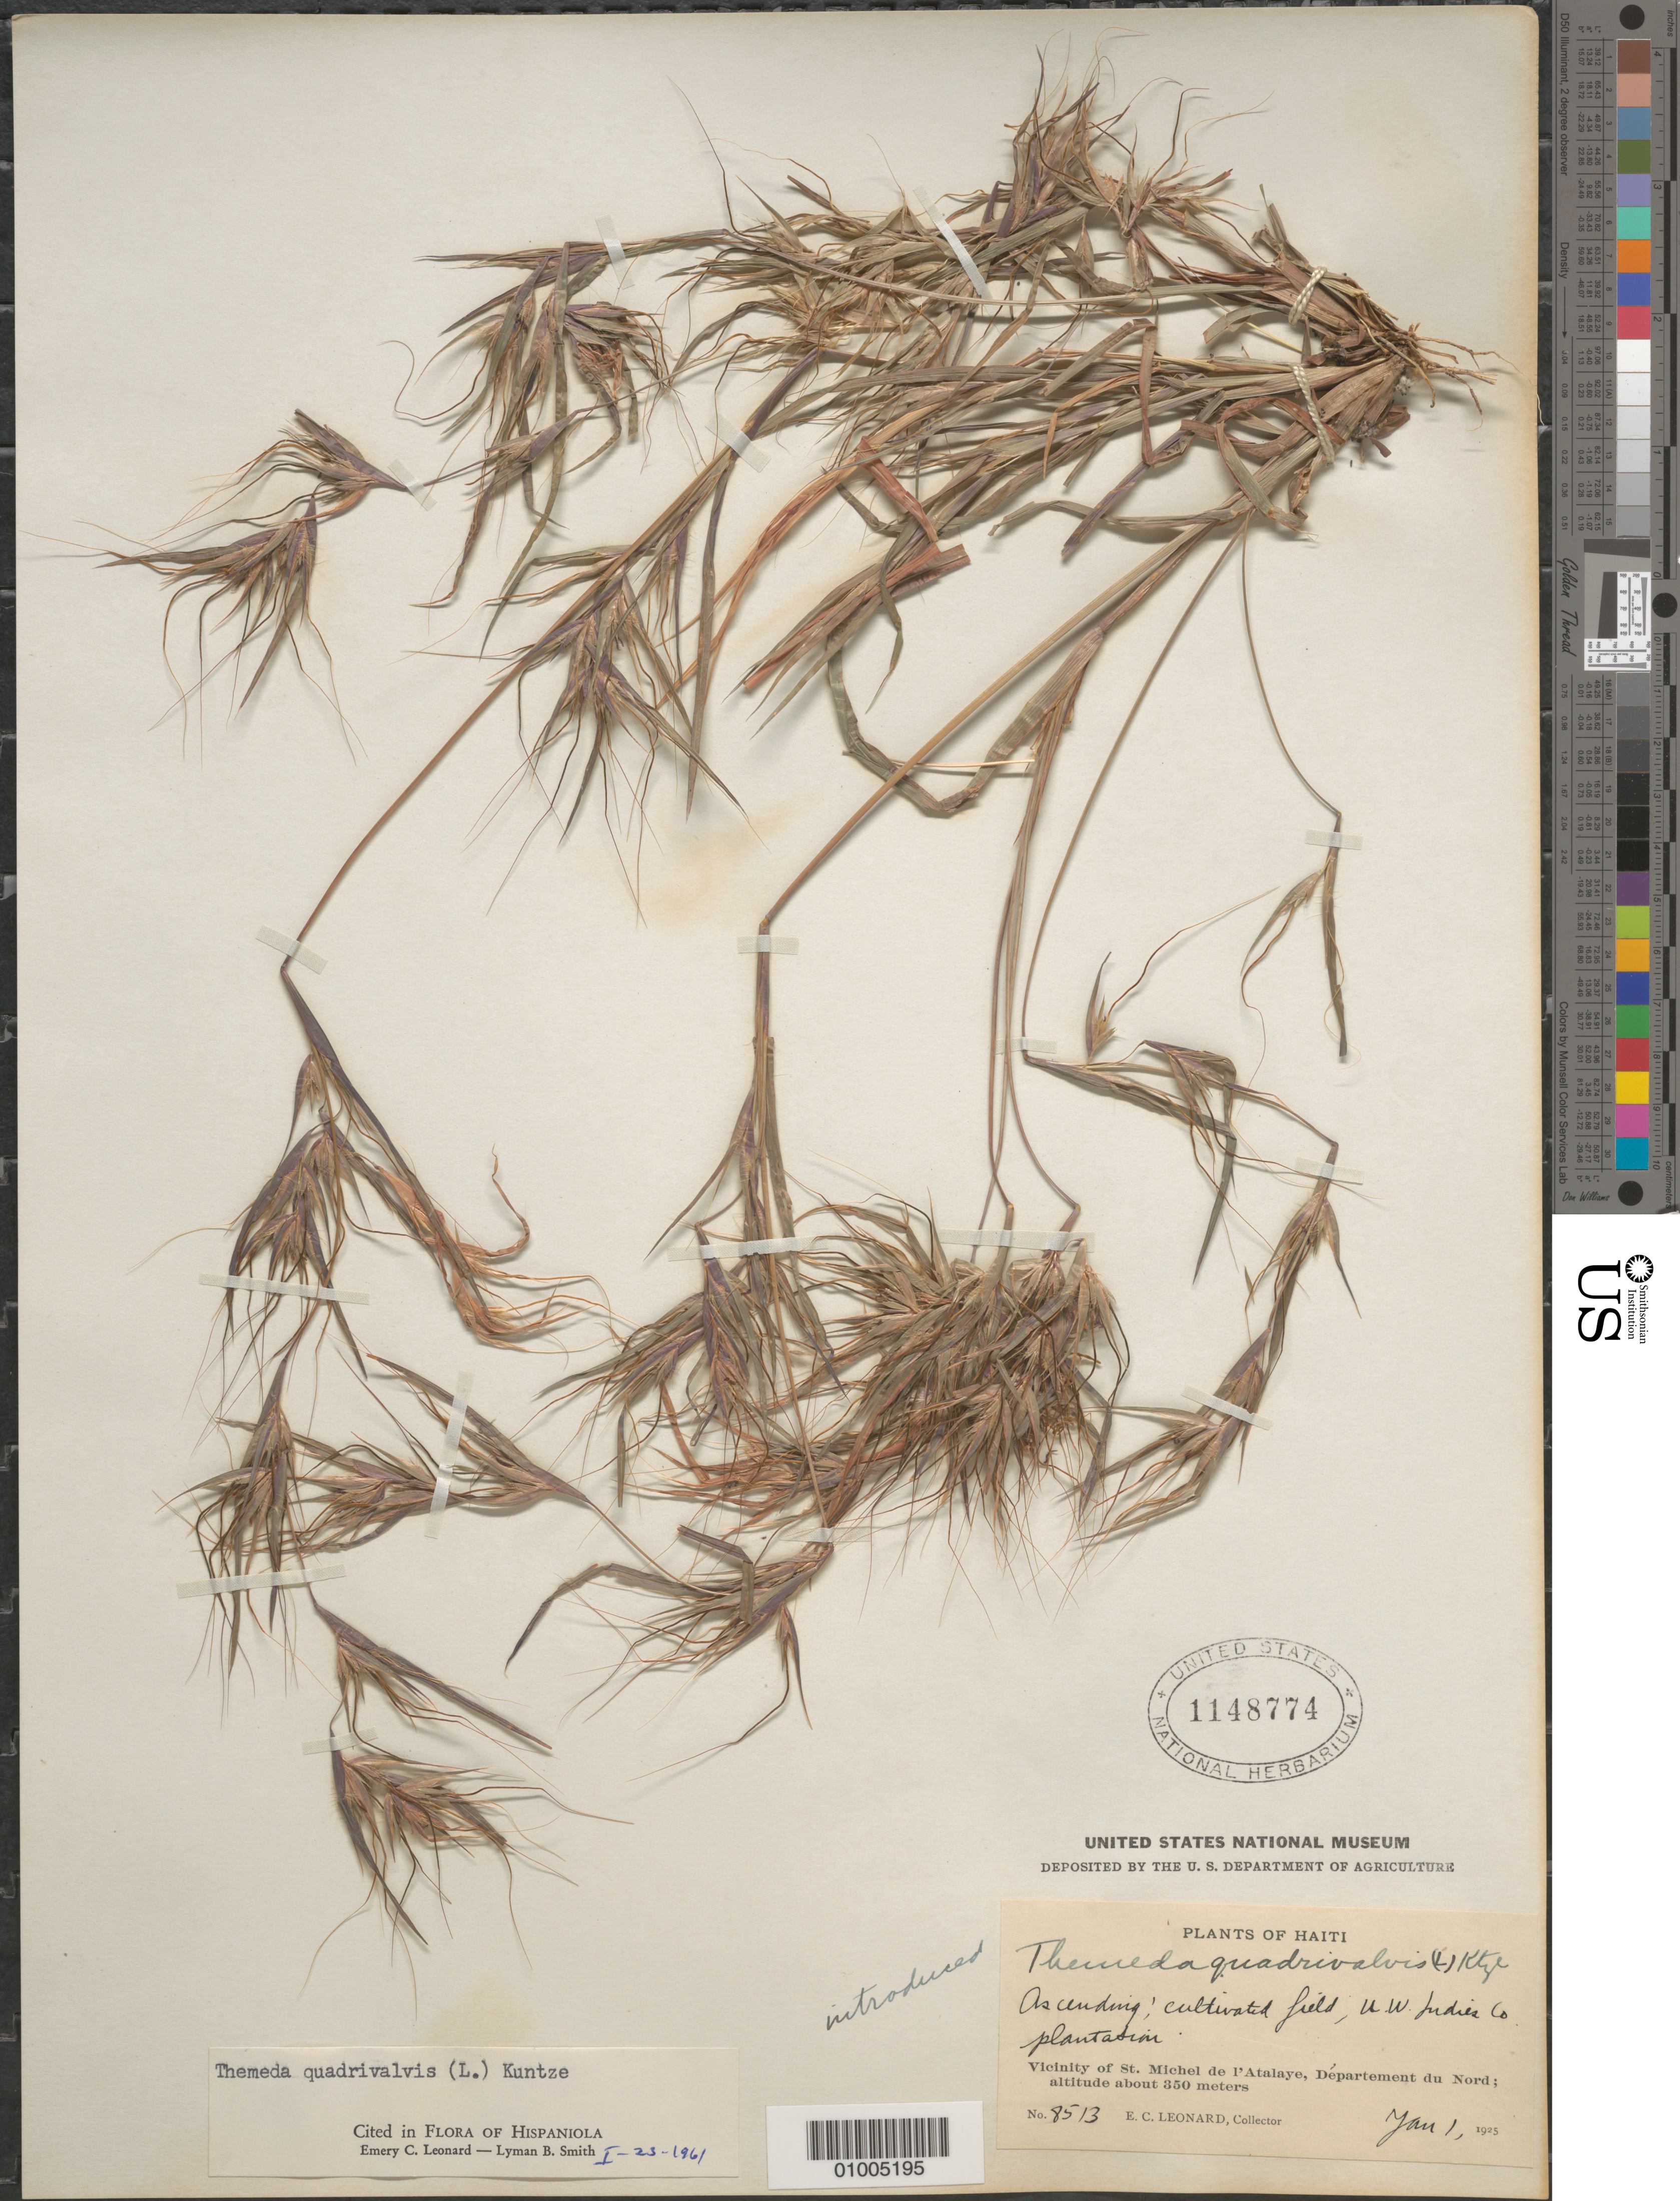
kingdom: Plantae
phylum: Tracheophyta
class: Liliopsida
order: Poales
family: Poaceae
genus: Themeda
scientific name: Themeda quadrivalvis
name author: (L.) Kuntze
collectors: E. C. Leonard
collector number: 8513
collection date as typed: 01 Jan 1925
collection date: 1925-01-01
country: Haiti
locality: Ascending, cultivated field.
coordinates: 0 N, 0 E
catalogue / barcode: US 1148774